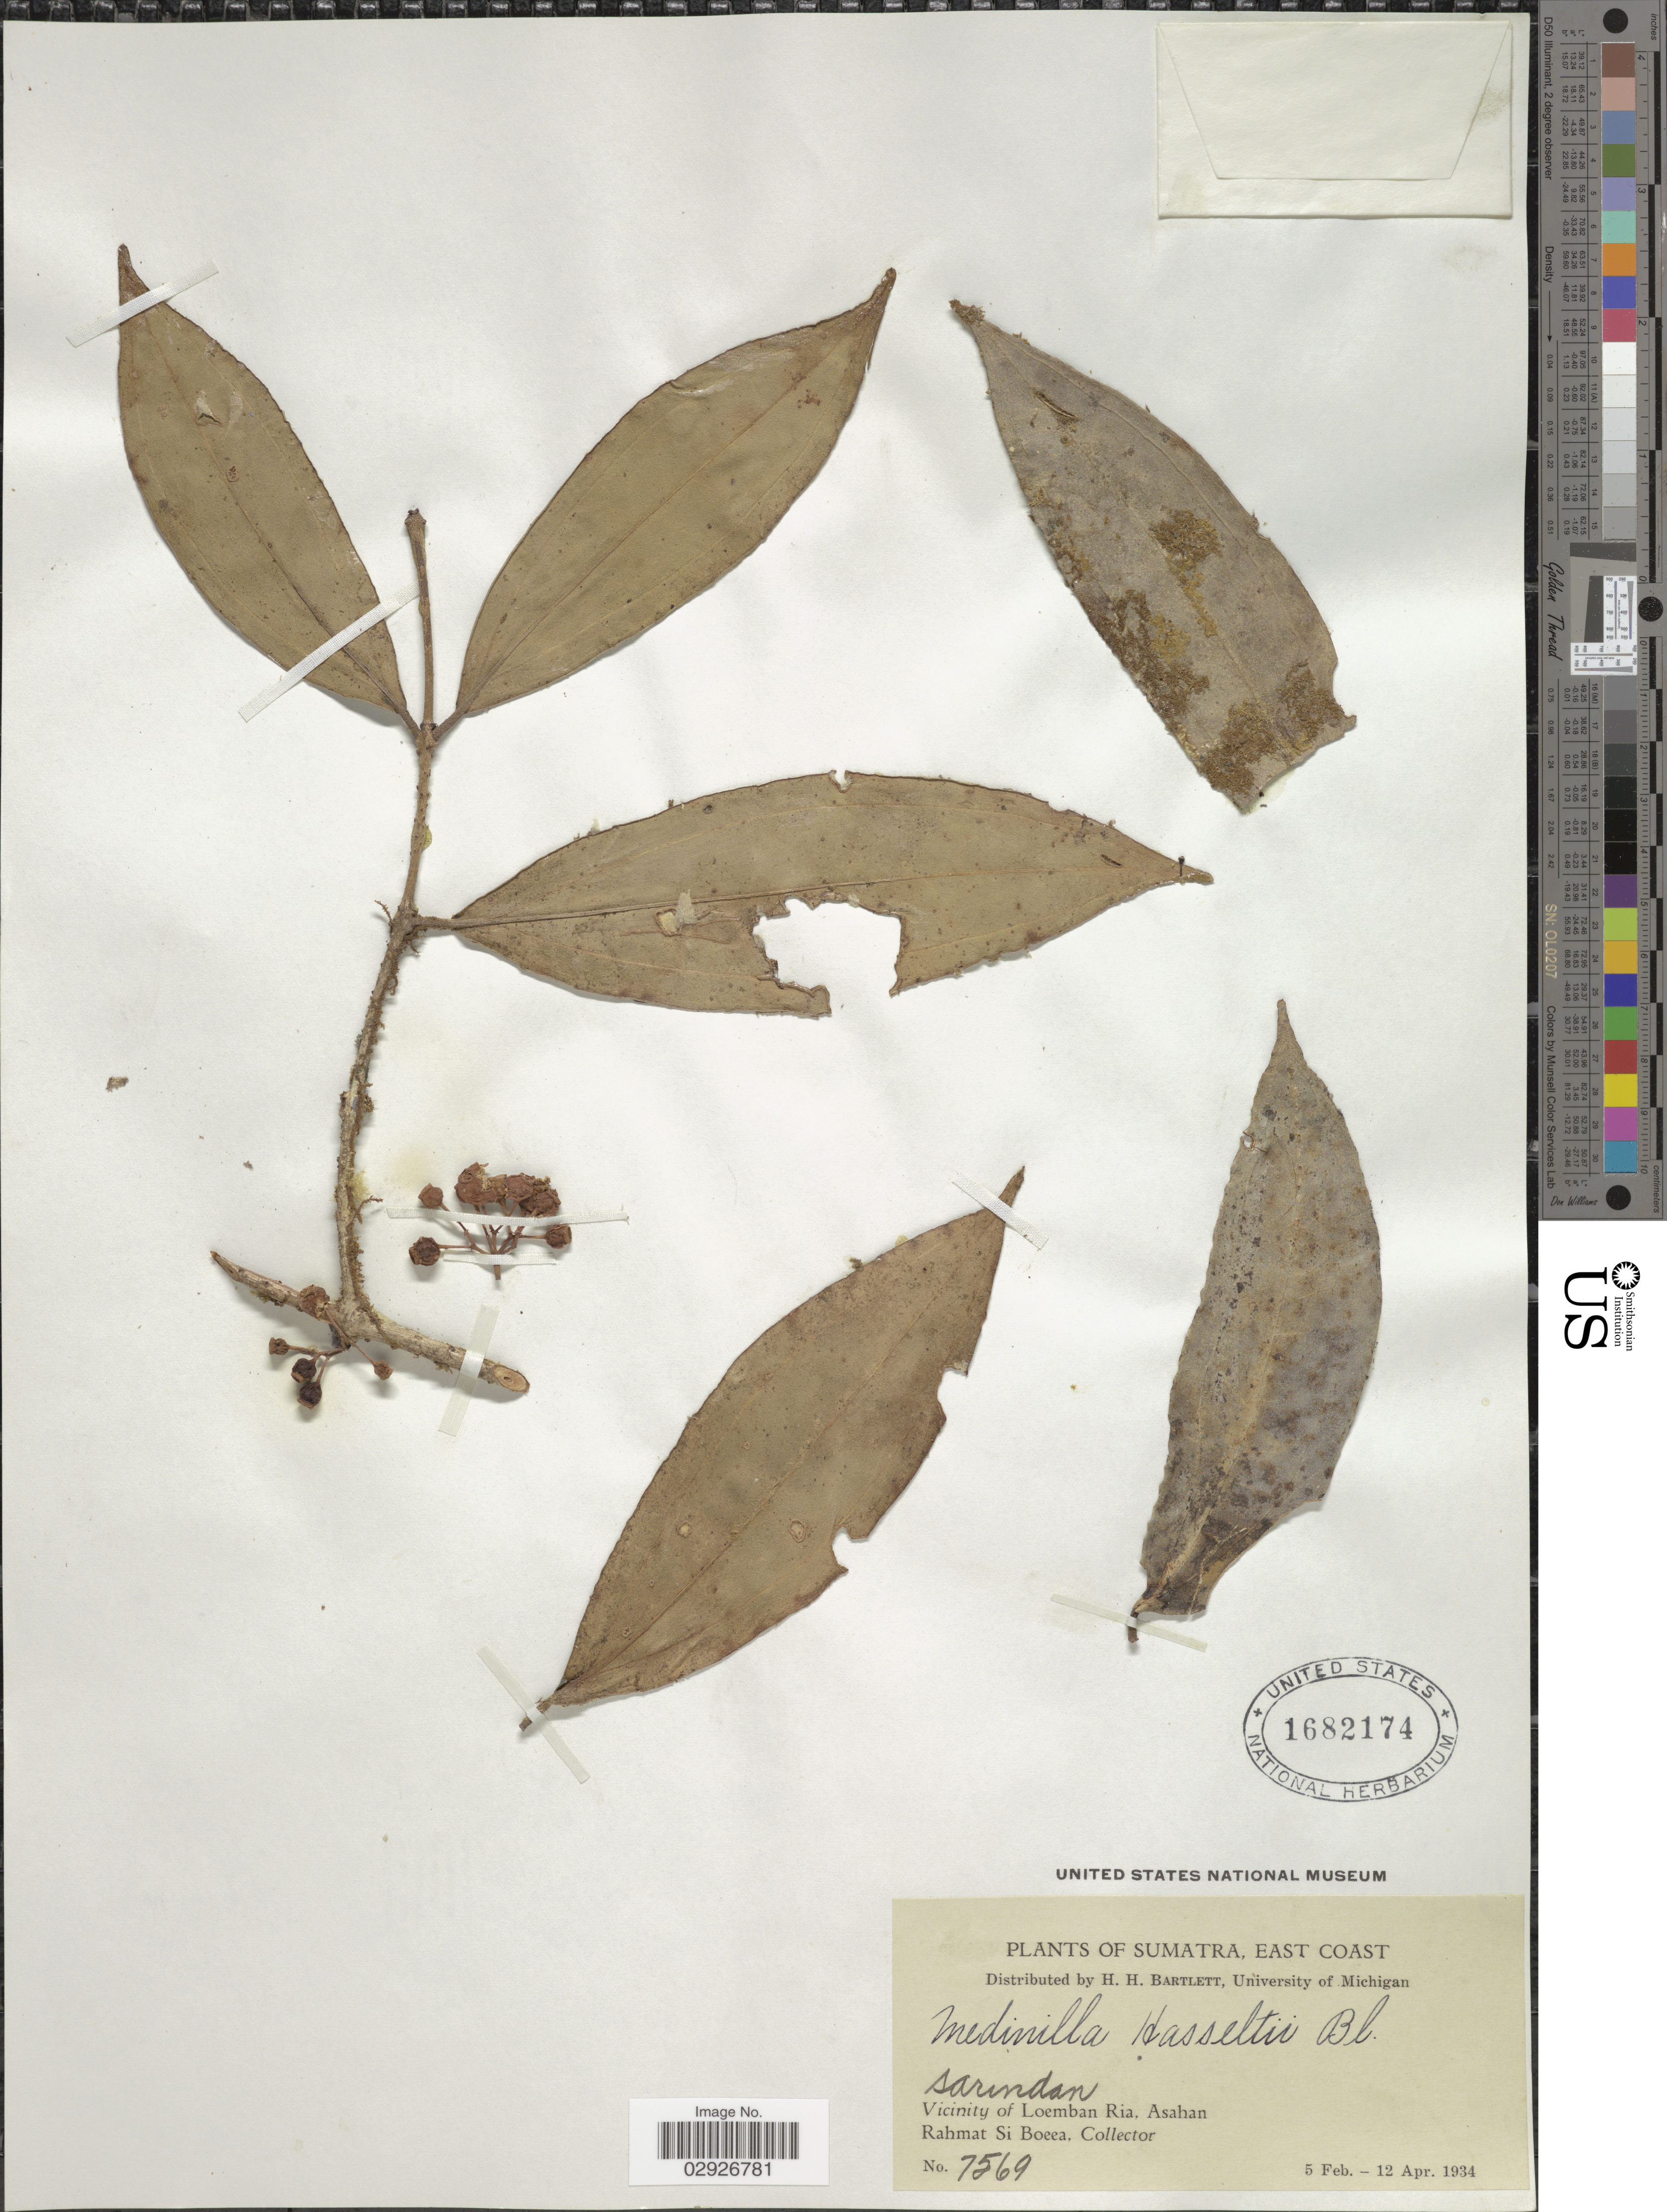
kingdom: Plantae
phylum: Tracheophyta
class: Magnoliopsida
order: Myrtales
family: Melastomataceae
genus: Medinilla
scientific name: Medinilla hasseltii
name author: Blume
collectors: Rahmat Si Boeea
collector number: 7569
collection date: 1934-02-05/1934-04-12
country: Indonesia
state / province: Sumatra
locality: East Coast. Vicinity of Loemban Ria, Asahan.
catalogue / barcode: US 1682174